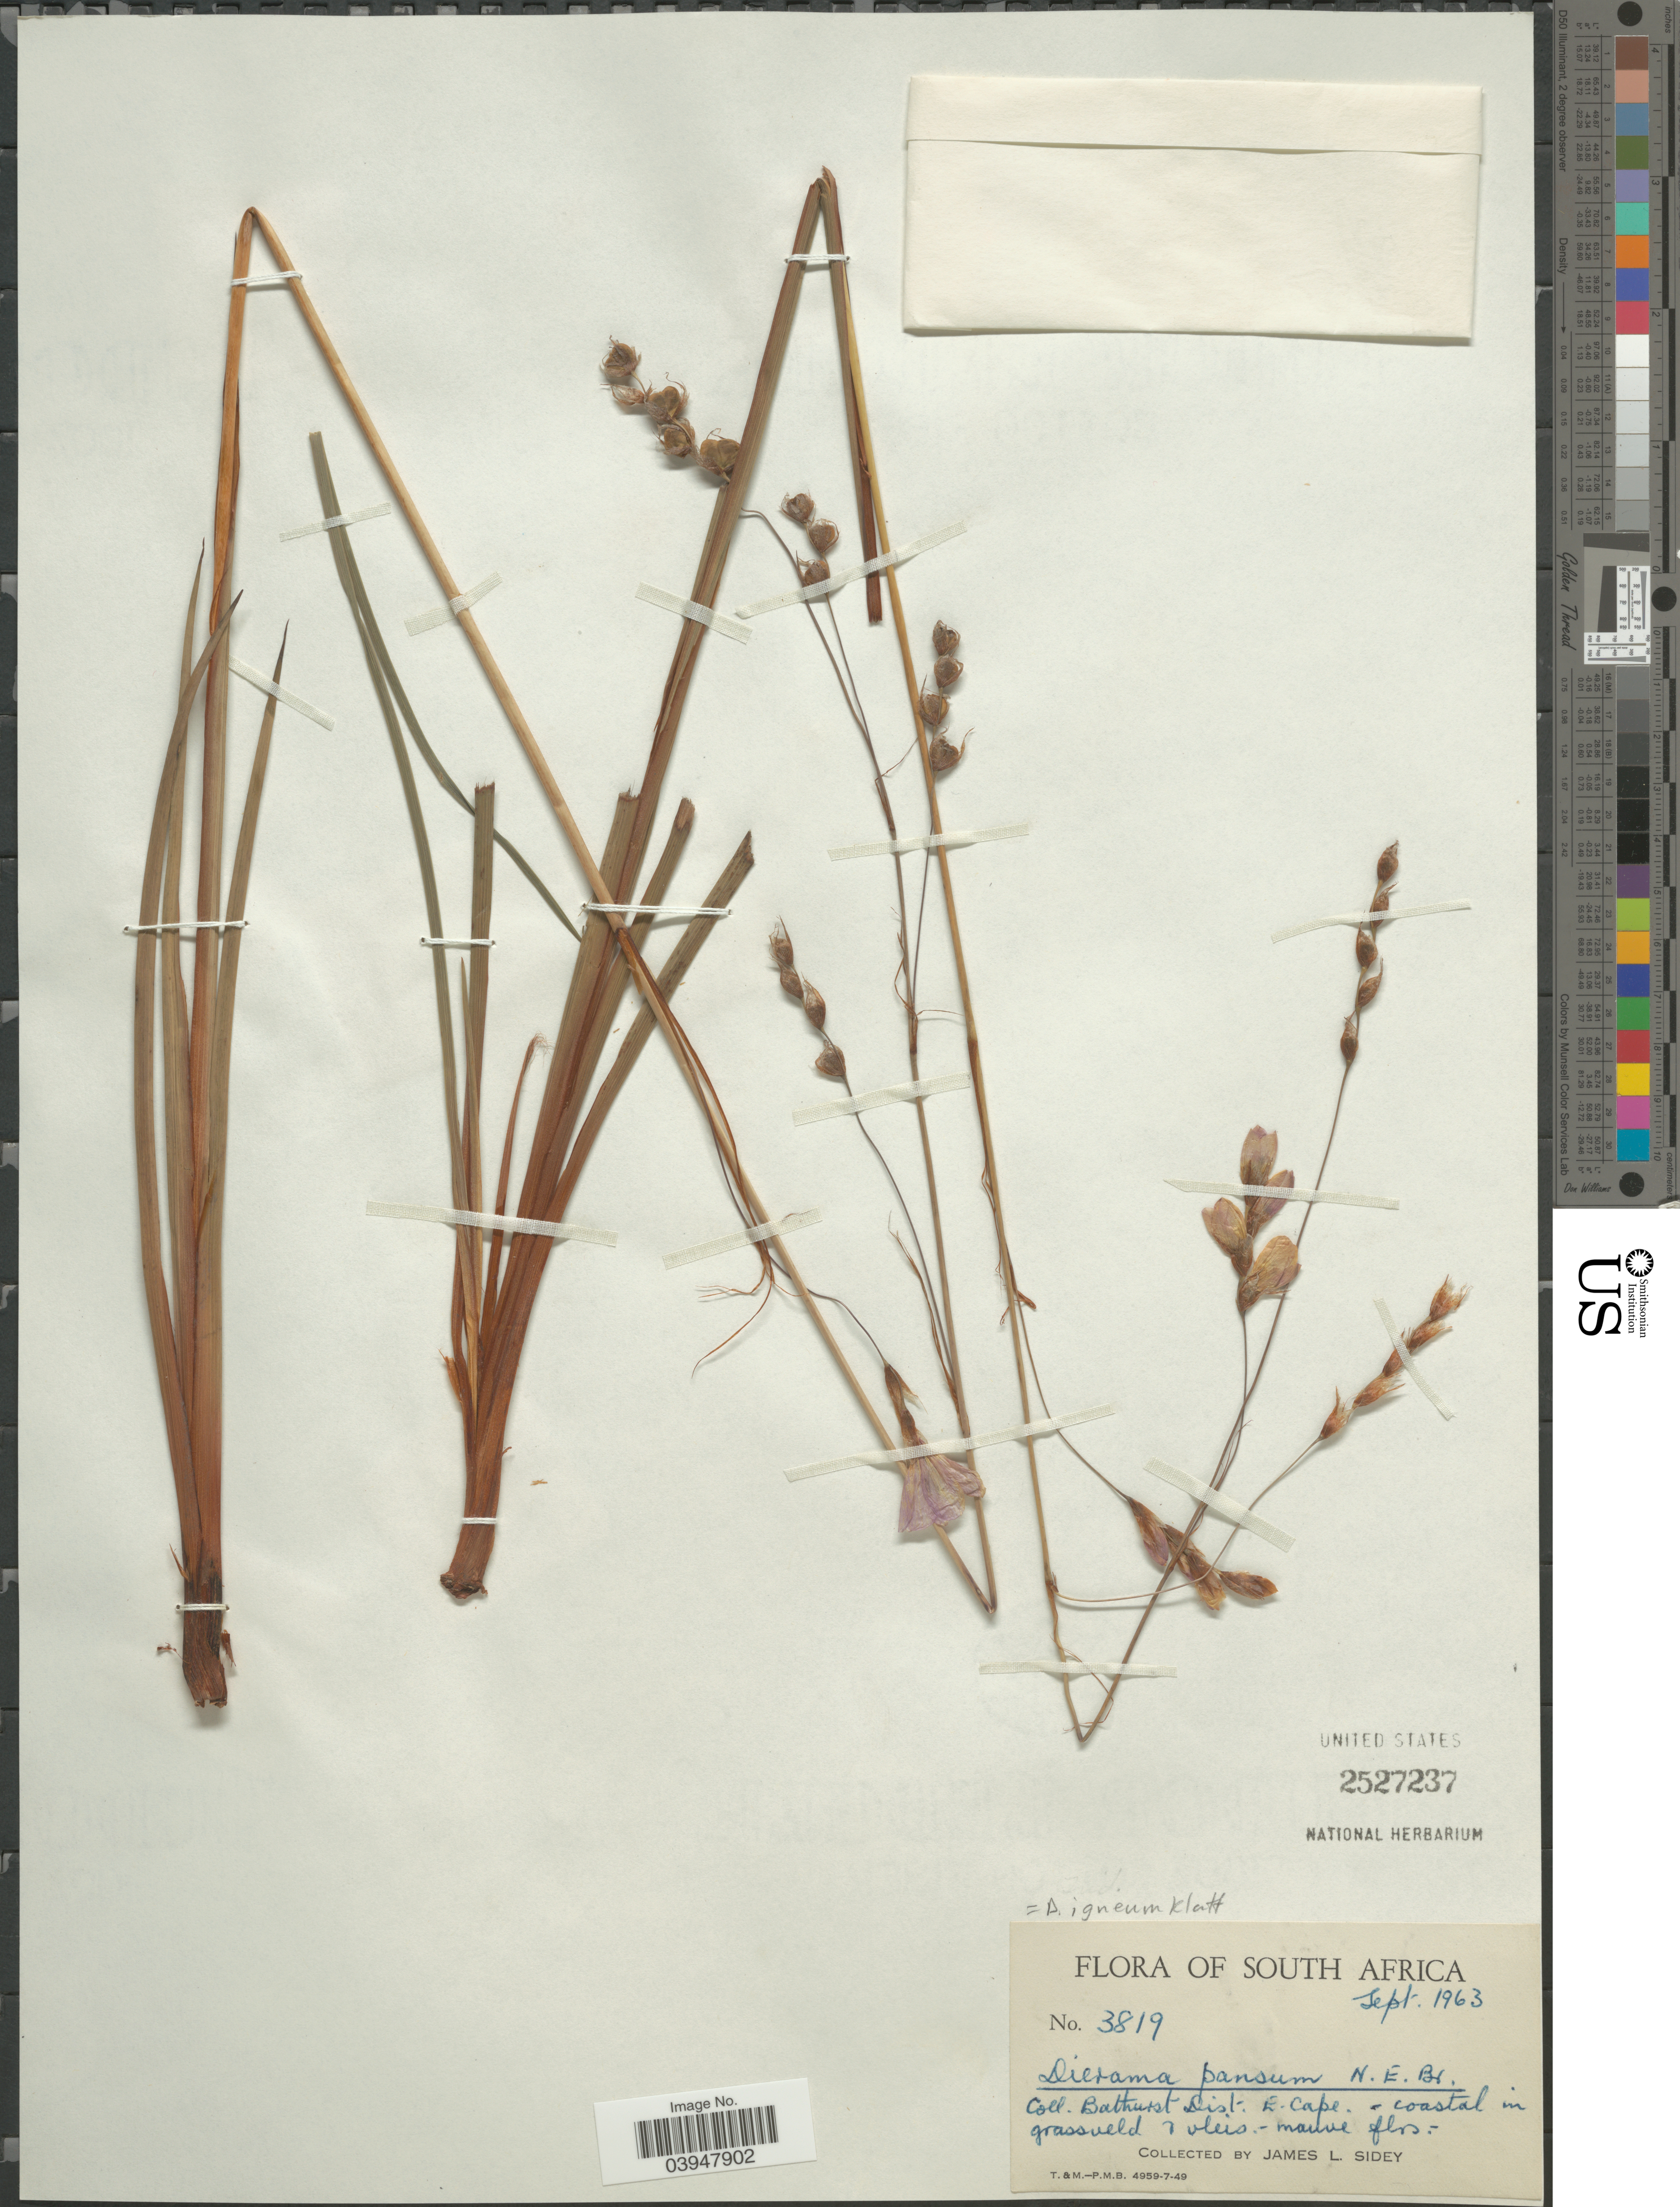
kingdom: Plantae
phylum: Tracheophyta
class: Liliopsida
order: Asparagales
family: Iridaceae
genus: Dierama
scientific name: Dierama igneum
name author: Klatt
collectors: J. L. Sidey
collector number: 3819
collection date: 1963-09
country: South Africa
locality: Bathurst Dist. E. Cape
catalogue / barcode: US 2527237